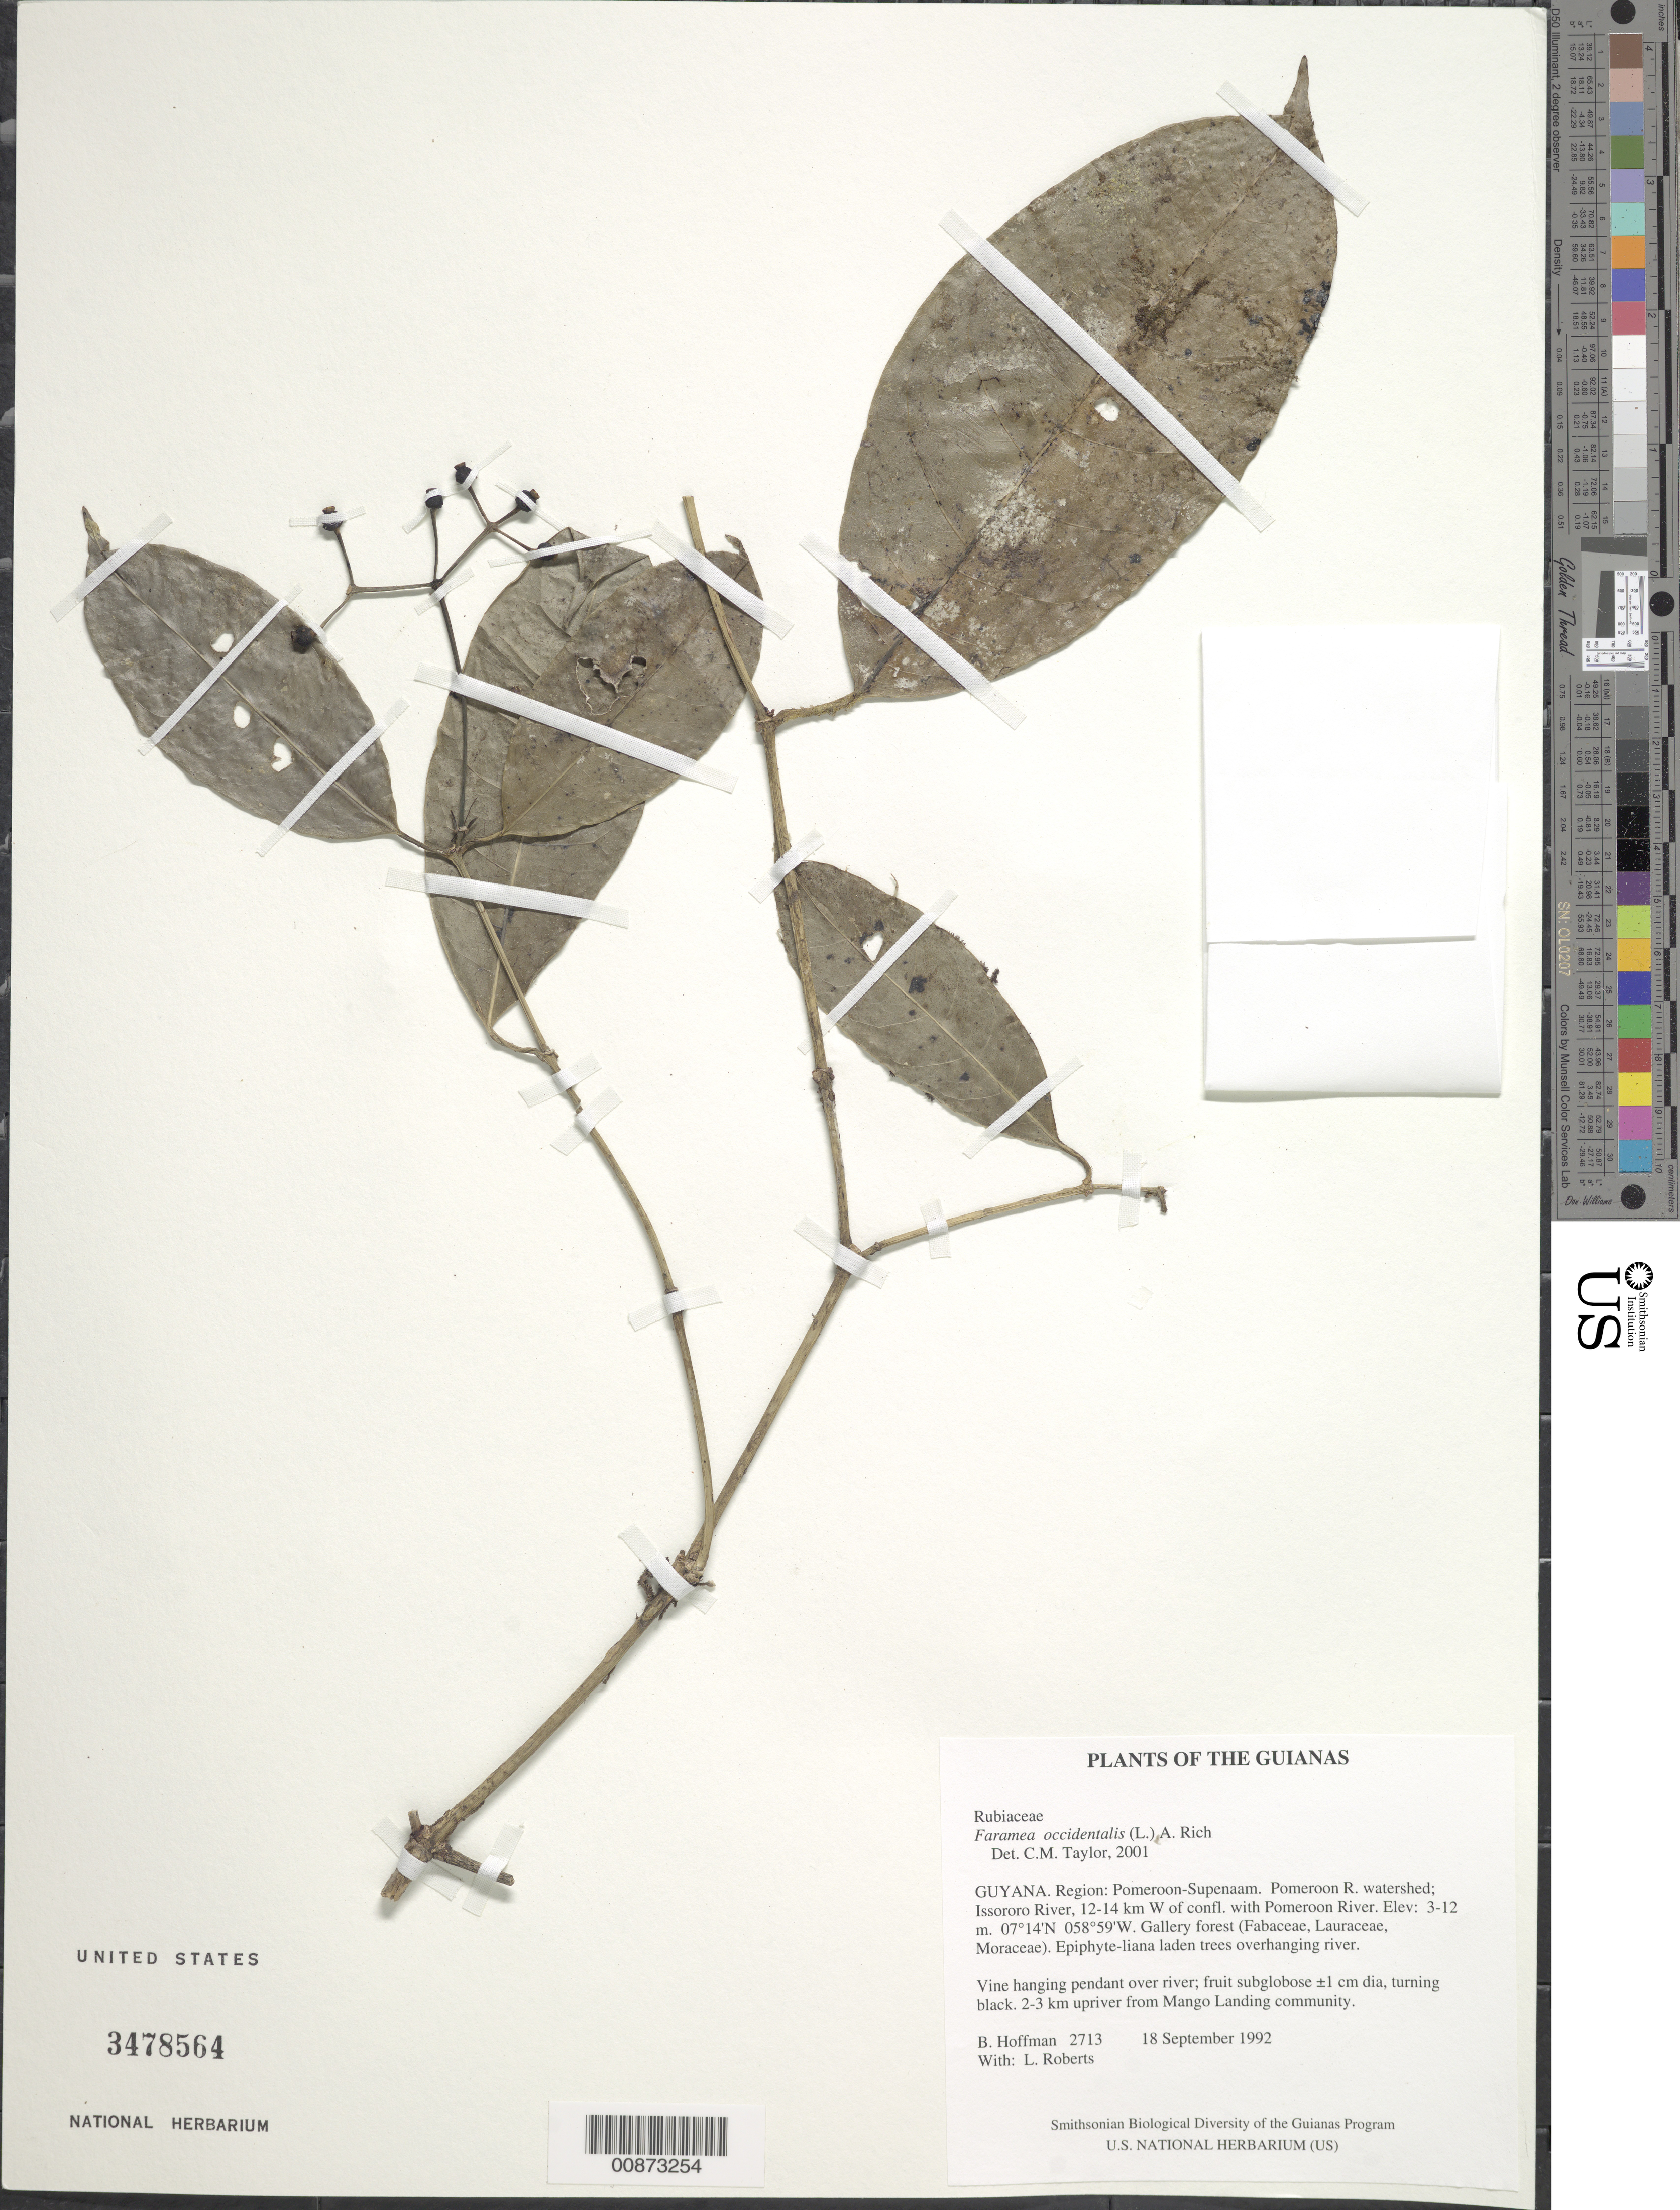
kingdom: Plantae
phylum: Tracheophyta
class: Magnoliopsida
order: Gentianales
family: Rubiaceae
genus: Faramea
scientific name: Faramea occidentalis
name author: (L.) A. Rich.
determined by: Taylor, Charlotte M.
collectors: B. Hoffman & L. Roberts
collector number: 2713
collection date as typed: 18 September 1992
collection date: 1992-09-18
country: Guyana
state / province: Pomeroon-Supenaam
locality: Pomeroon River watershed; Issororo River, 12-14 km W of confluence with Pomeroon River. 2-3 km upriver from Mango Landing community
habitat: Gallery forest (Fabaceae, Lauraceae, Moraceae). Epiphyte-liana laden trees overhanging river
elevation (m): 3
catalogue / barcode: US 3478564